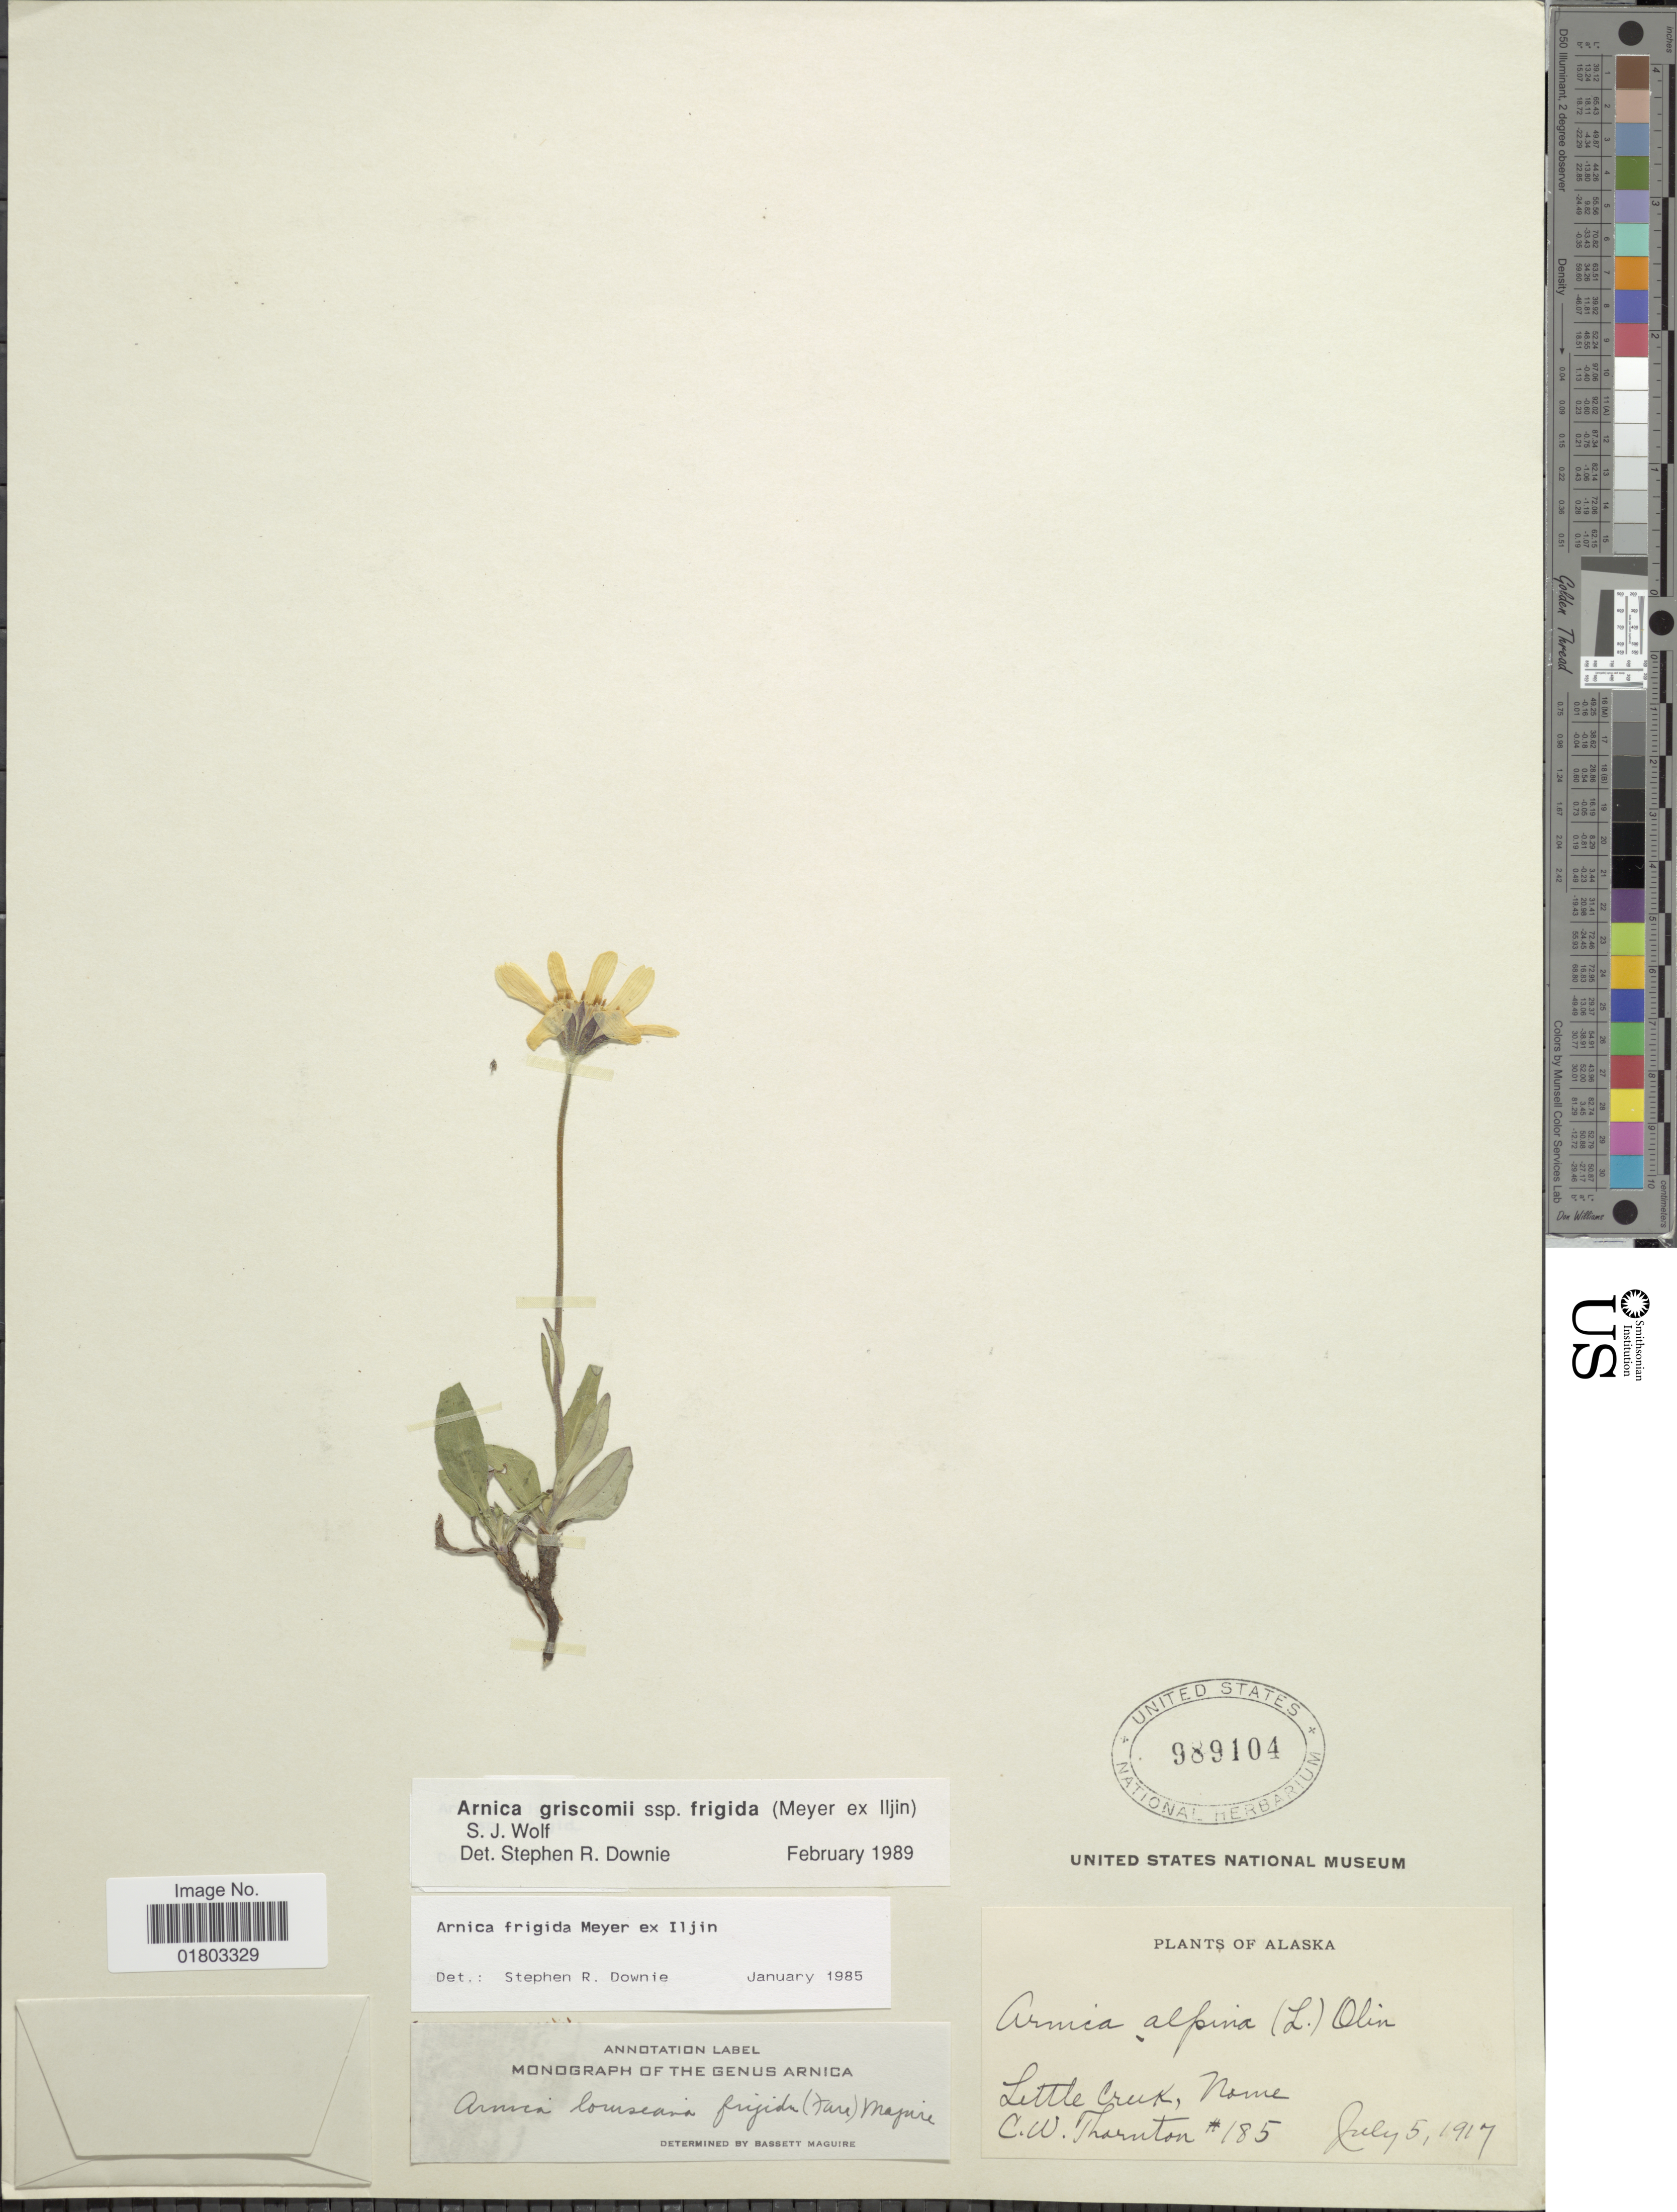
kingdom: Plantae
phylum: Tracheophyta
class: Magnoliopsida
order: Asterales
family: Asteraceae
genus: Arnica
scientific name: Arnica griscomii subsp. frigida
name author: (C.A. Mey. ex Iljin) S.J. Wolf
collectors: C. Thornton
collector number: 185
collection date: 1917-07-05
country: United States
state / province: Alaska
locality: Little Creek, Nome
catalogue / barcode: US 989104